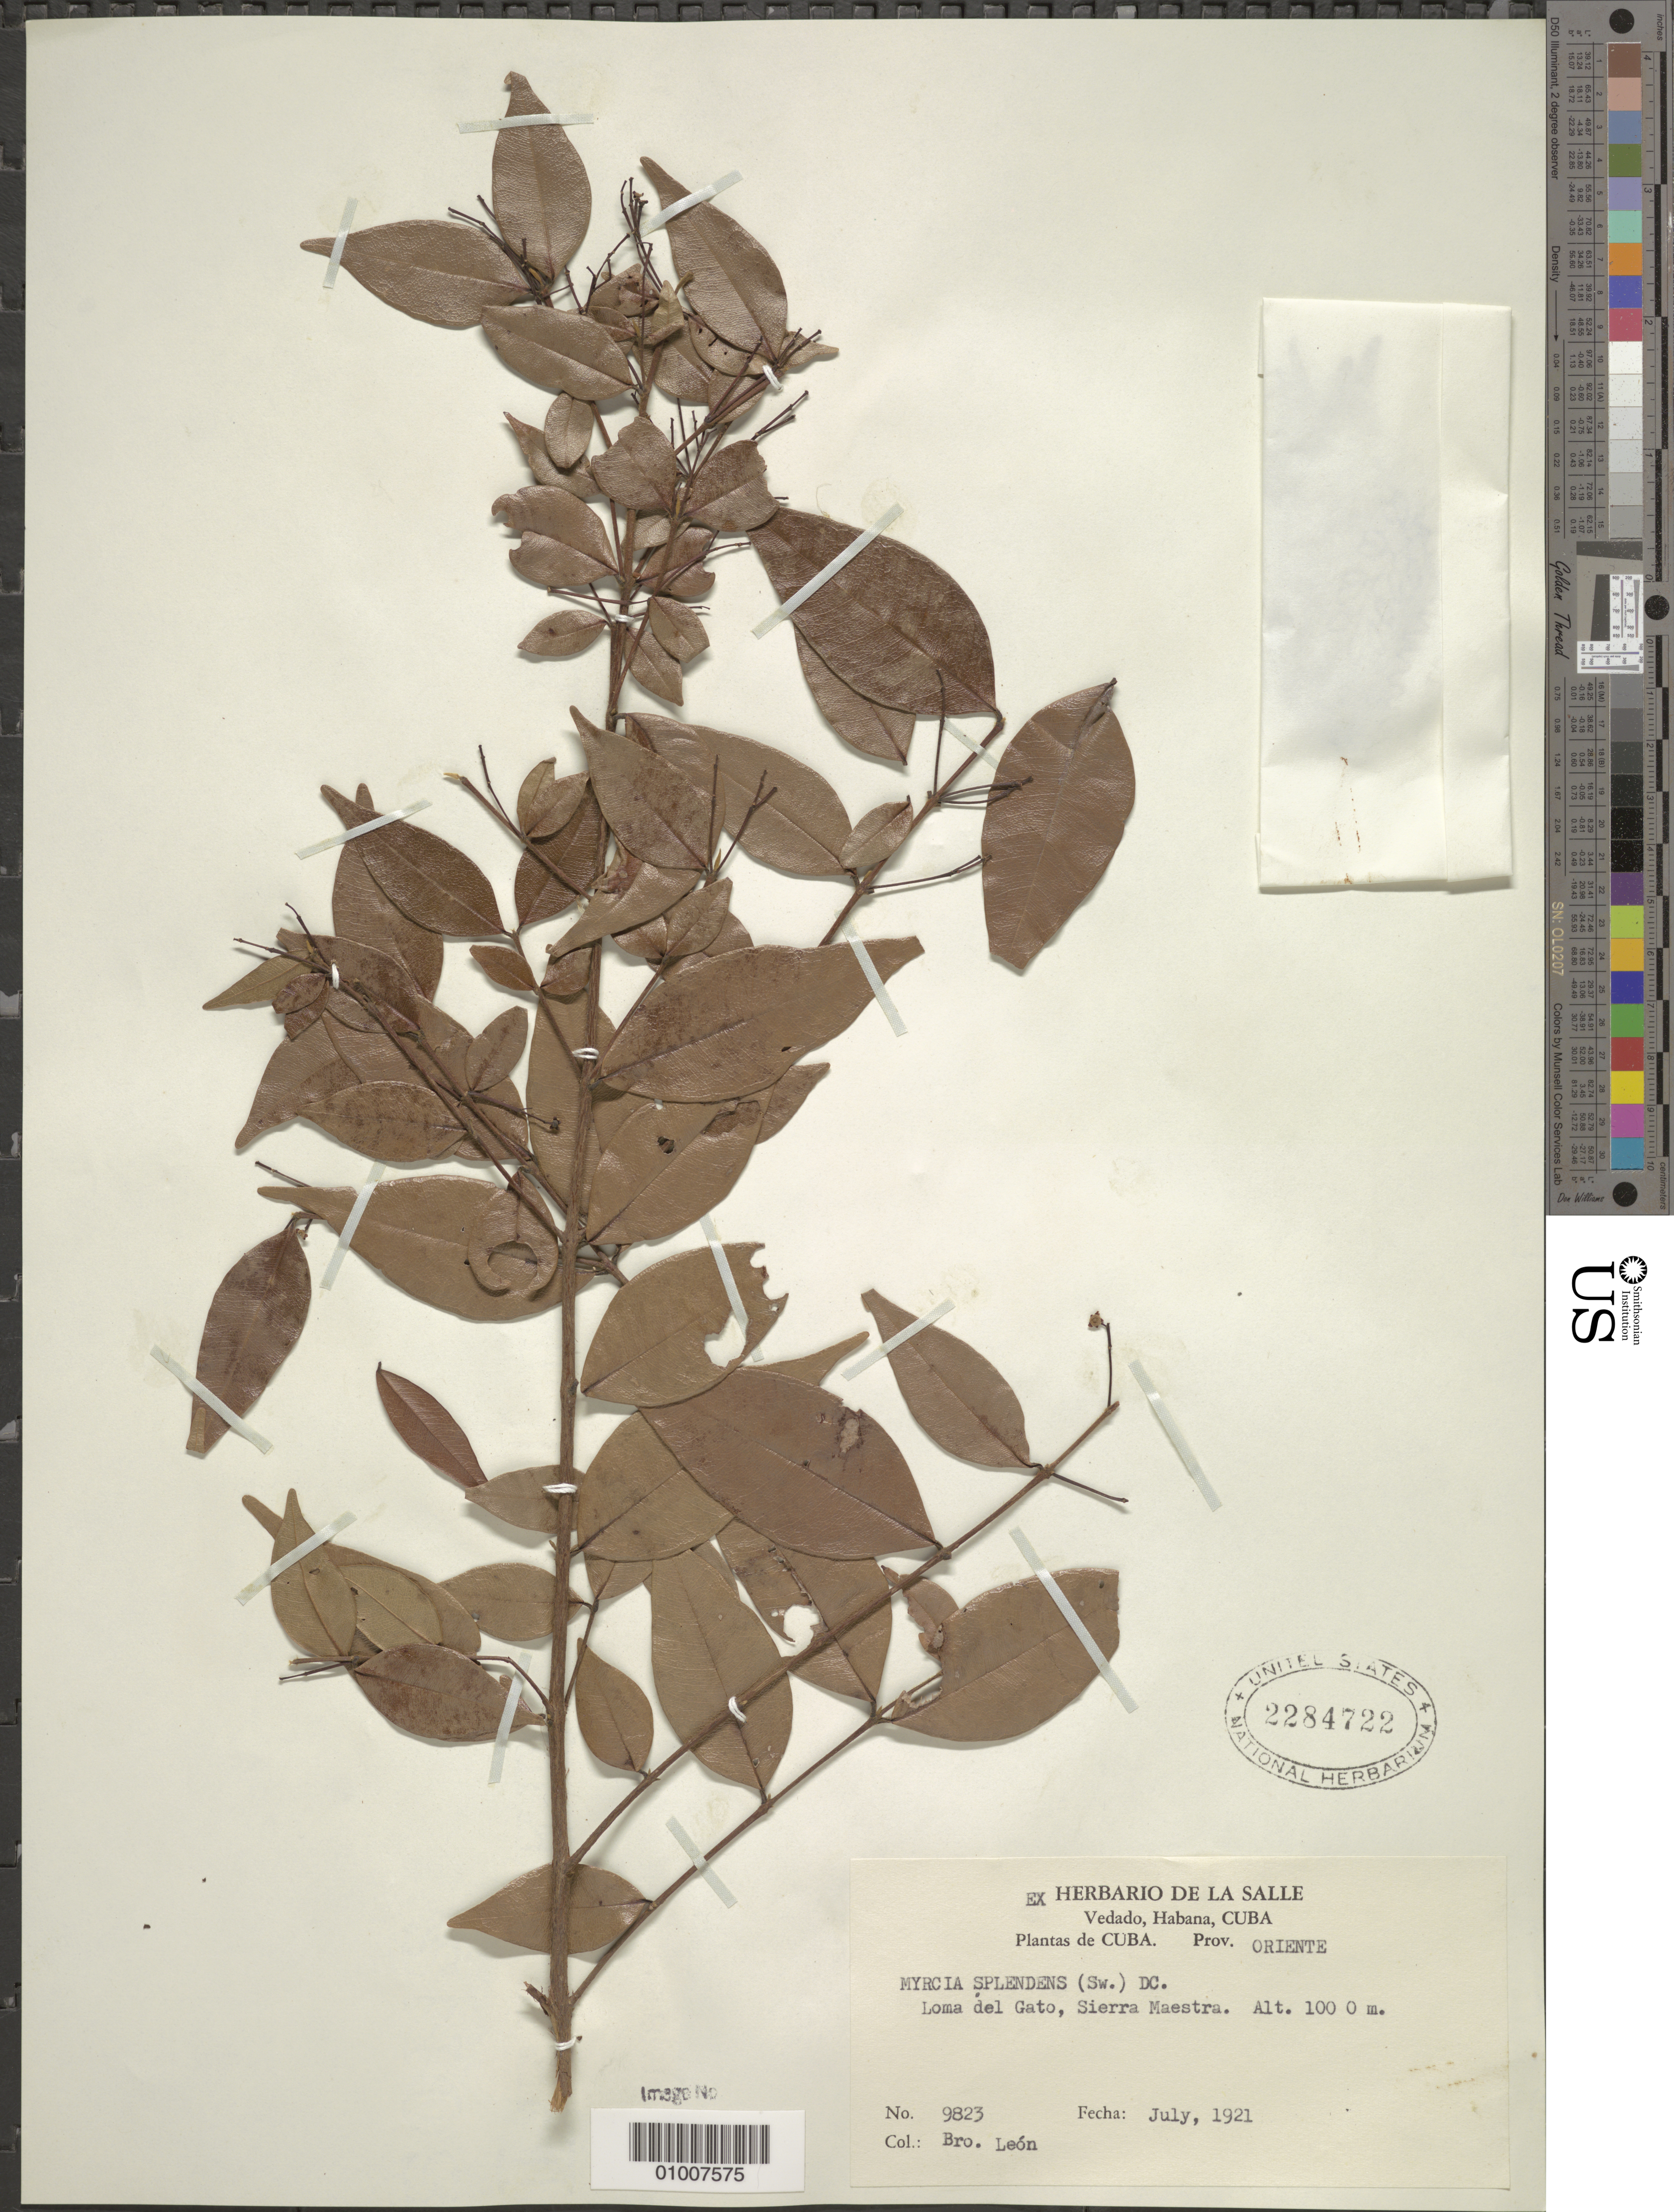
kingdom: Plantae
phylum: Tracheophyta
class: Magnoliopsida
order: Myrtales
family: Myrtaceae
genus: Myrcia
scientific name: Myrcia splendens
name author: (Sw.) DC.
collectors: Bro. León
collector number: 9823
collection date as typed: Jul 1921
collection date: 1921-07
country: Cuba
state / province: Oriente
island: Cuba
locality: Loma del Gato, Sierra Maestra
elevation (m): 1000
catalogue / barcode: US 2284722